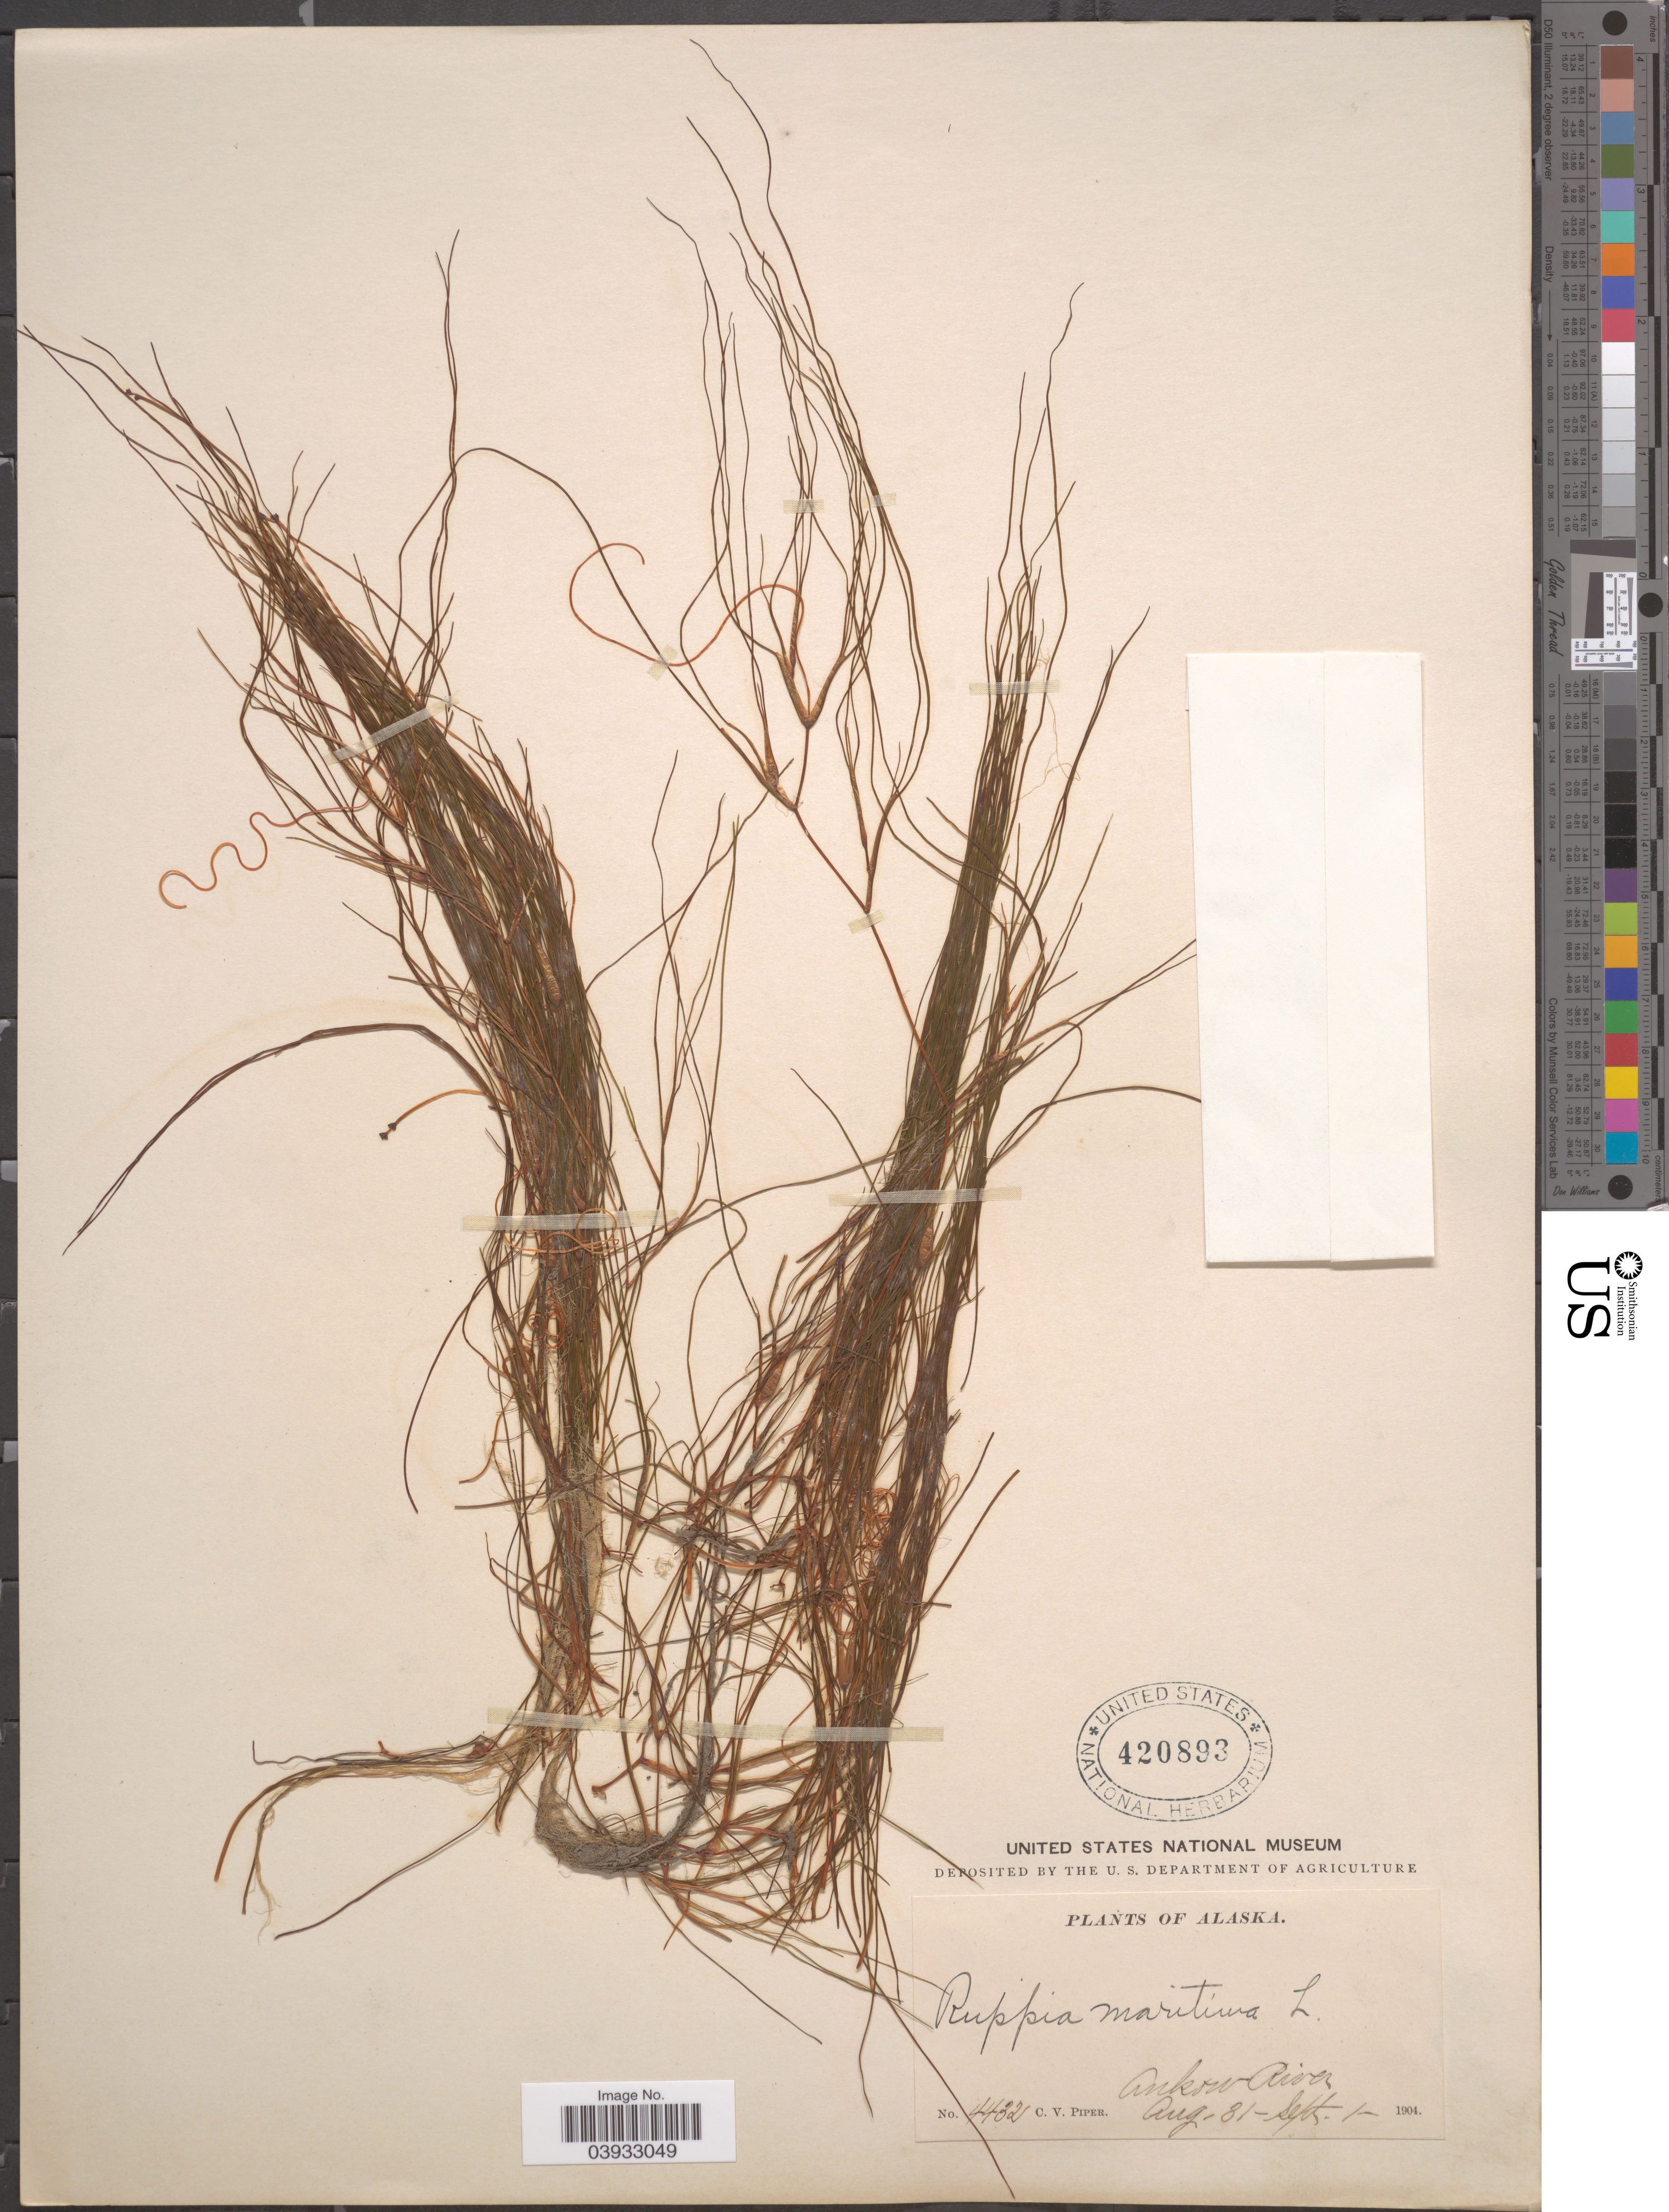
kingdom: Plantae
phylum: Tracheophyta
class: Liliopsida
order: Alismatales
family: Ruppiaceae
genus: Ruppia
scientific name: Ruppia maritima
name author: L.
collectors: C. V. Piper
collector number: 4432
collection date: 1904-08-31/1904-09-01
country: United States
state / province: Alaska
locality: Ankow River.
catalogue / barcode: US 420893